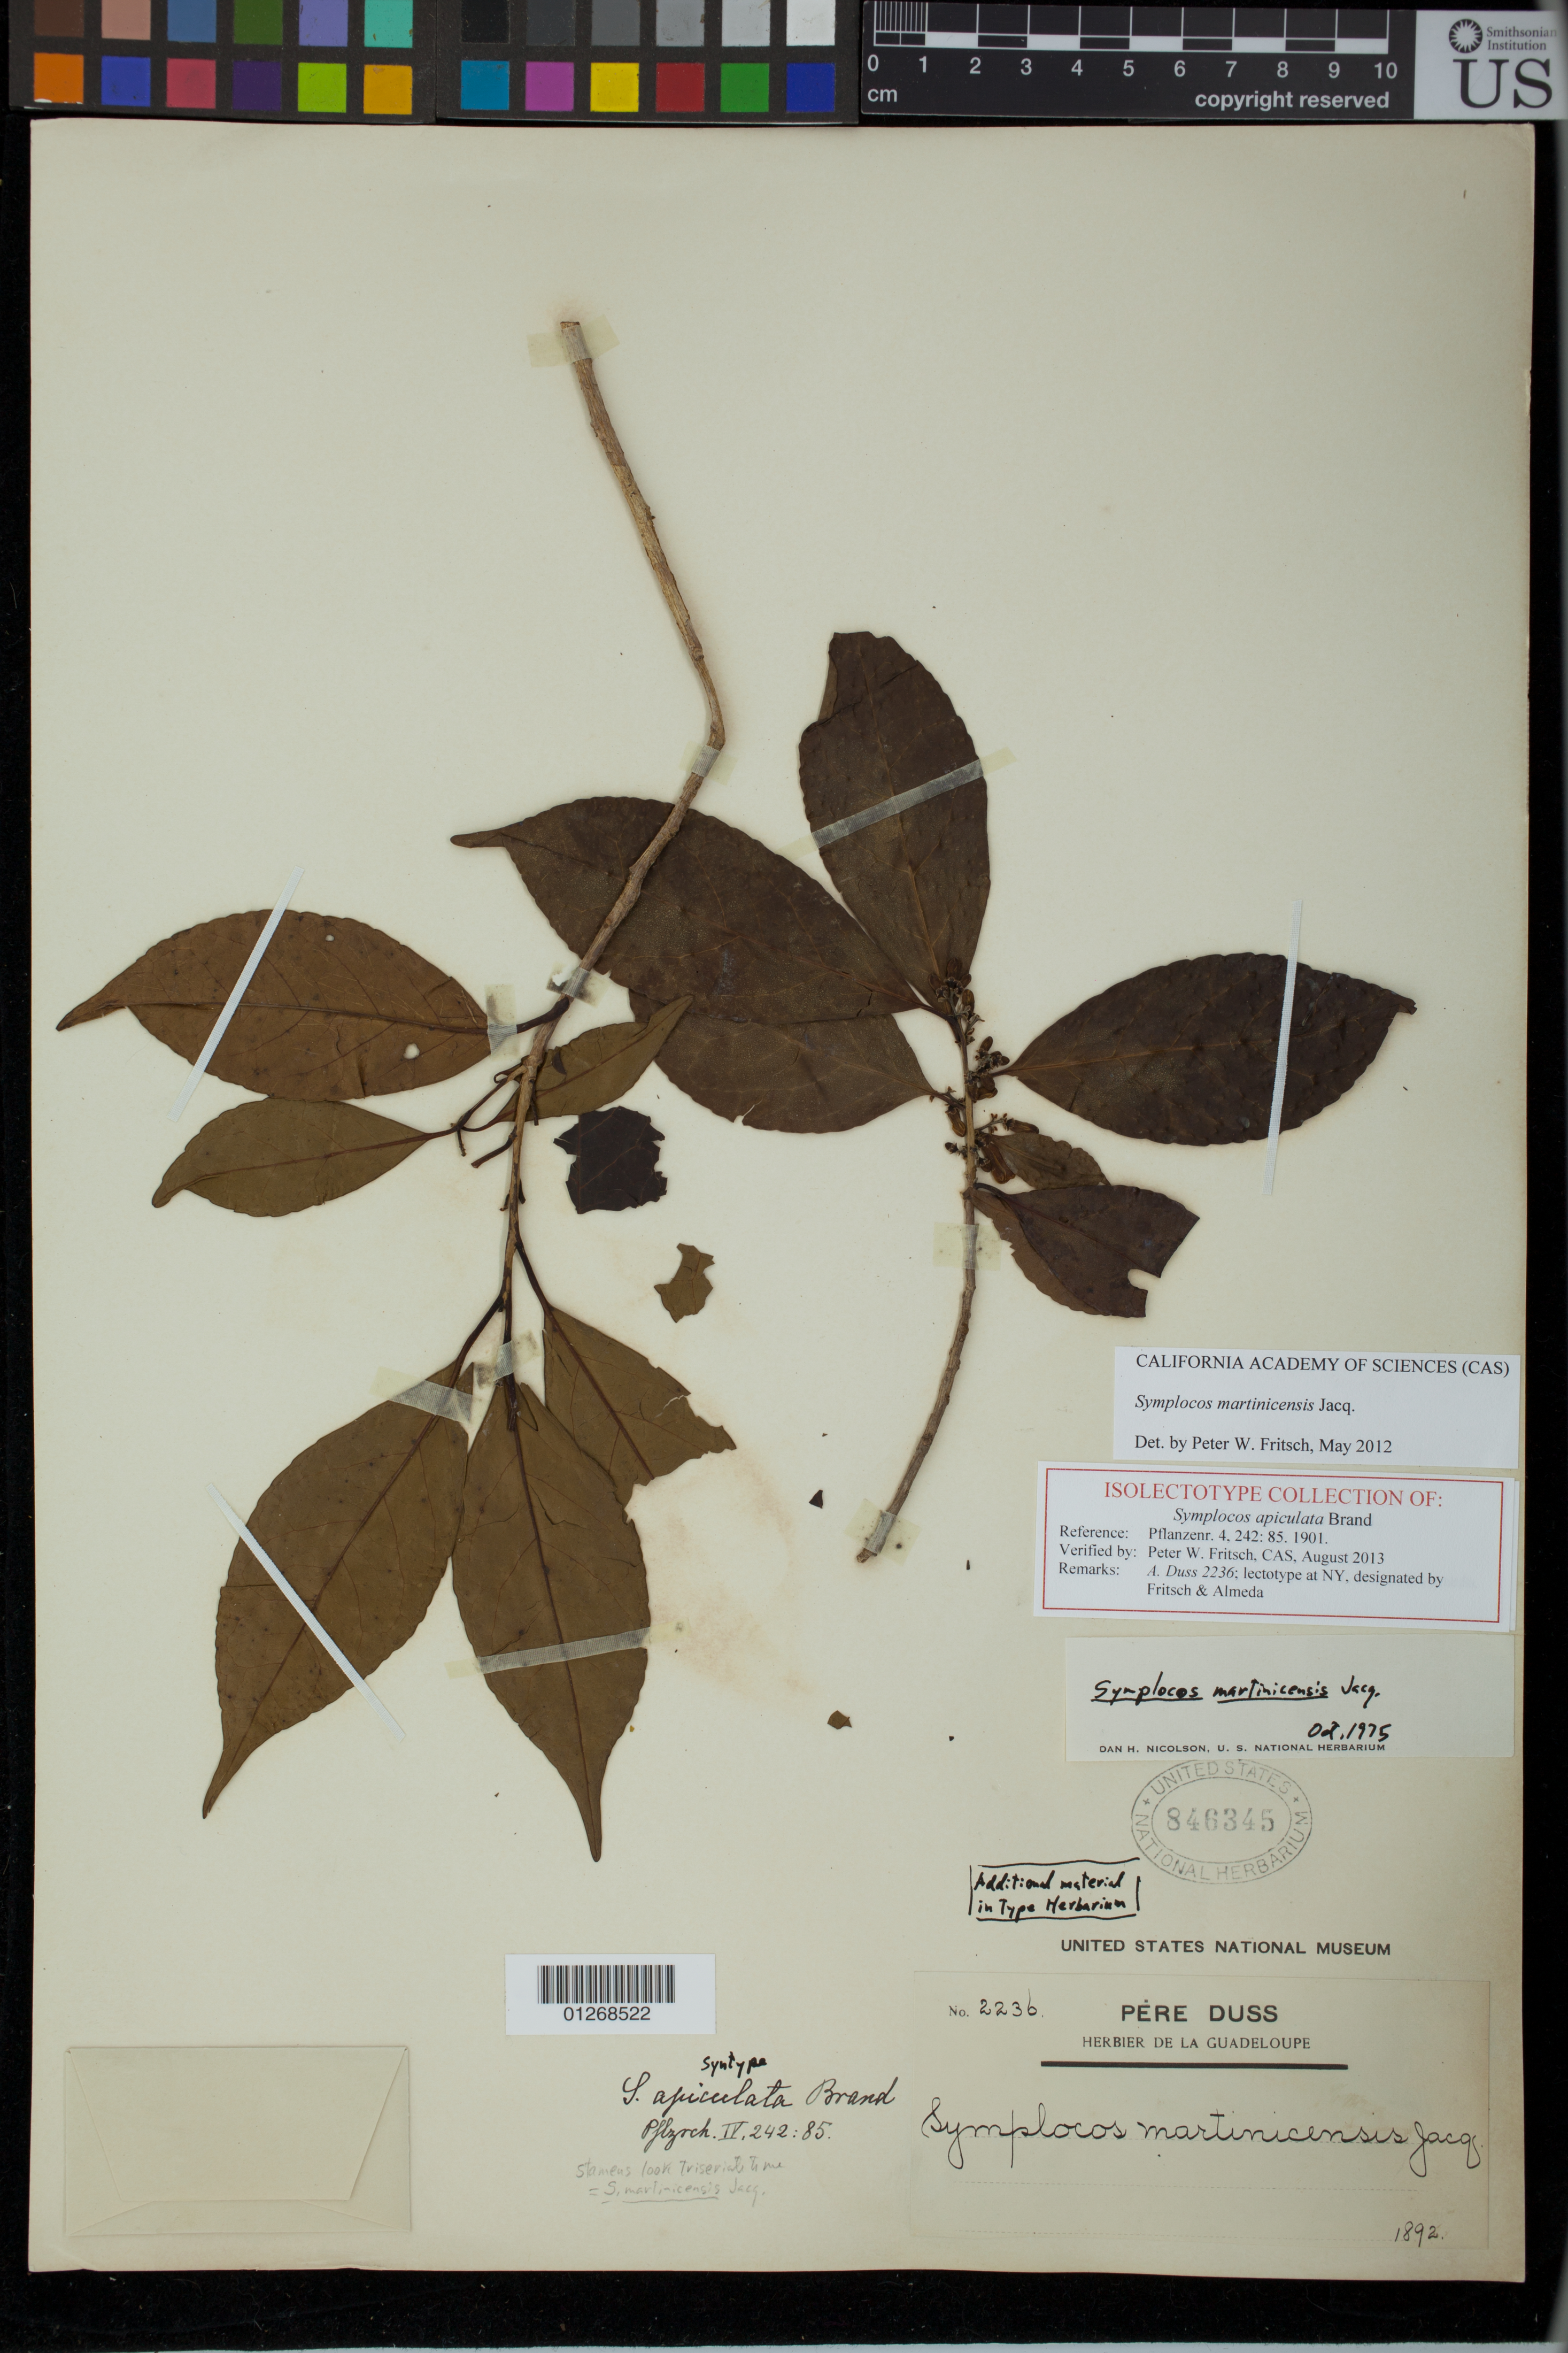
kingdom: Plantae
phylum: Tracheophyta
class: Magnoliopsida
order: Ericales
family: Symplocaceae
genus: Symplocos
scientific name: Symplocos apiculata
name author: Brand in Engl.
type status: Syntype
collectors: Père Duss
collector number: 2236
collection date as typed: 1892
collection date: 1892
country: Guadeloupe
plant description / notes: Specimen annotated as "isolectotype collection" by P.W. Fritsch (2013), "designated by Fritsch & Almeda" with no publication cited.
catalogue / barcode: US 846345